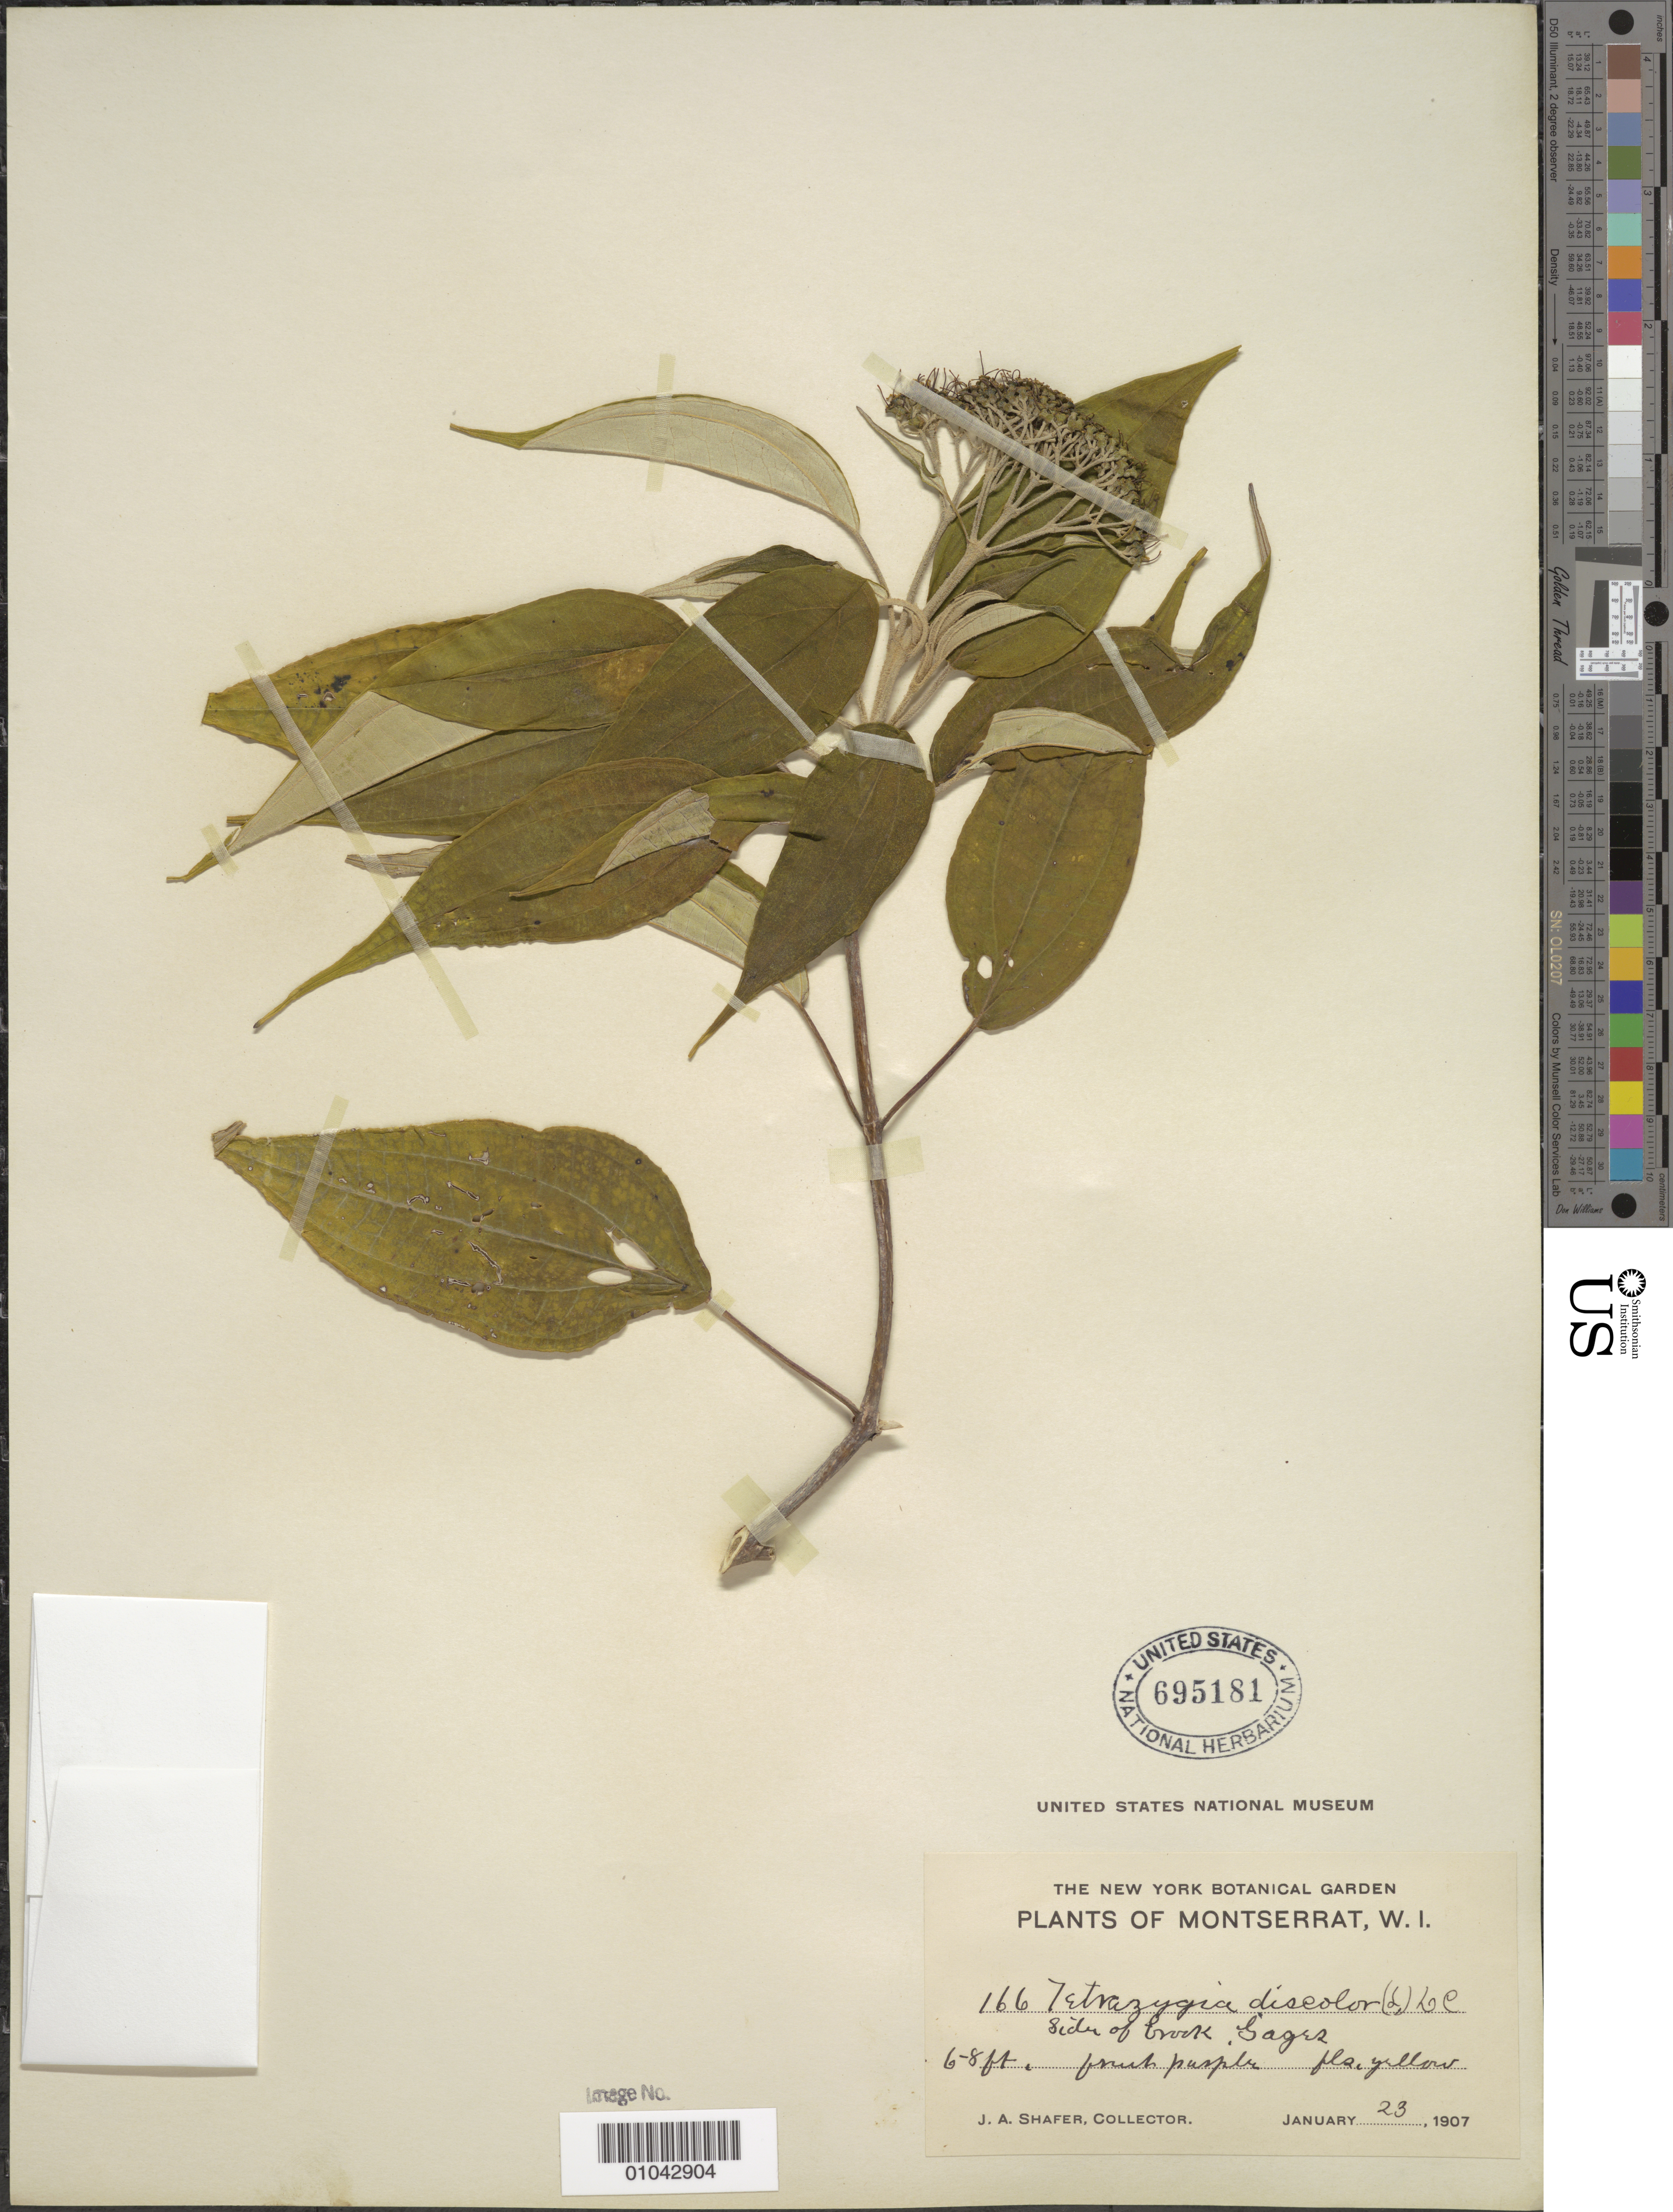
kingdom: Plantae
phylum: Tracheophyta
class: Magnoliopsida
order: Myrtales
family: Melastomataceae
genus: Tetrazygia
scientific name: Tetrazygia discolor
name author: (L.) DC.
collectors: J. A. Shafer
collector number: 166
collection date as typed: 23 Jan 1907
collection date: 1907-01-23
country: Montserrat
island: Montserrat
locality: Gages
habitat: Sides of brook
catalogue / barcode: US 695181